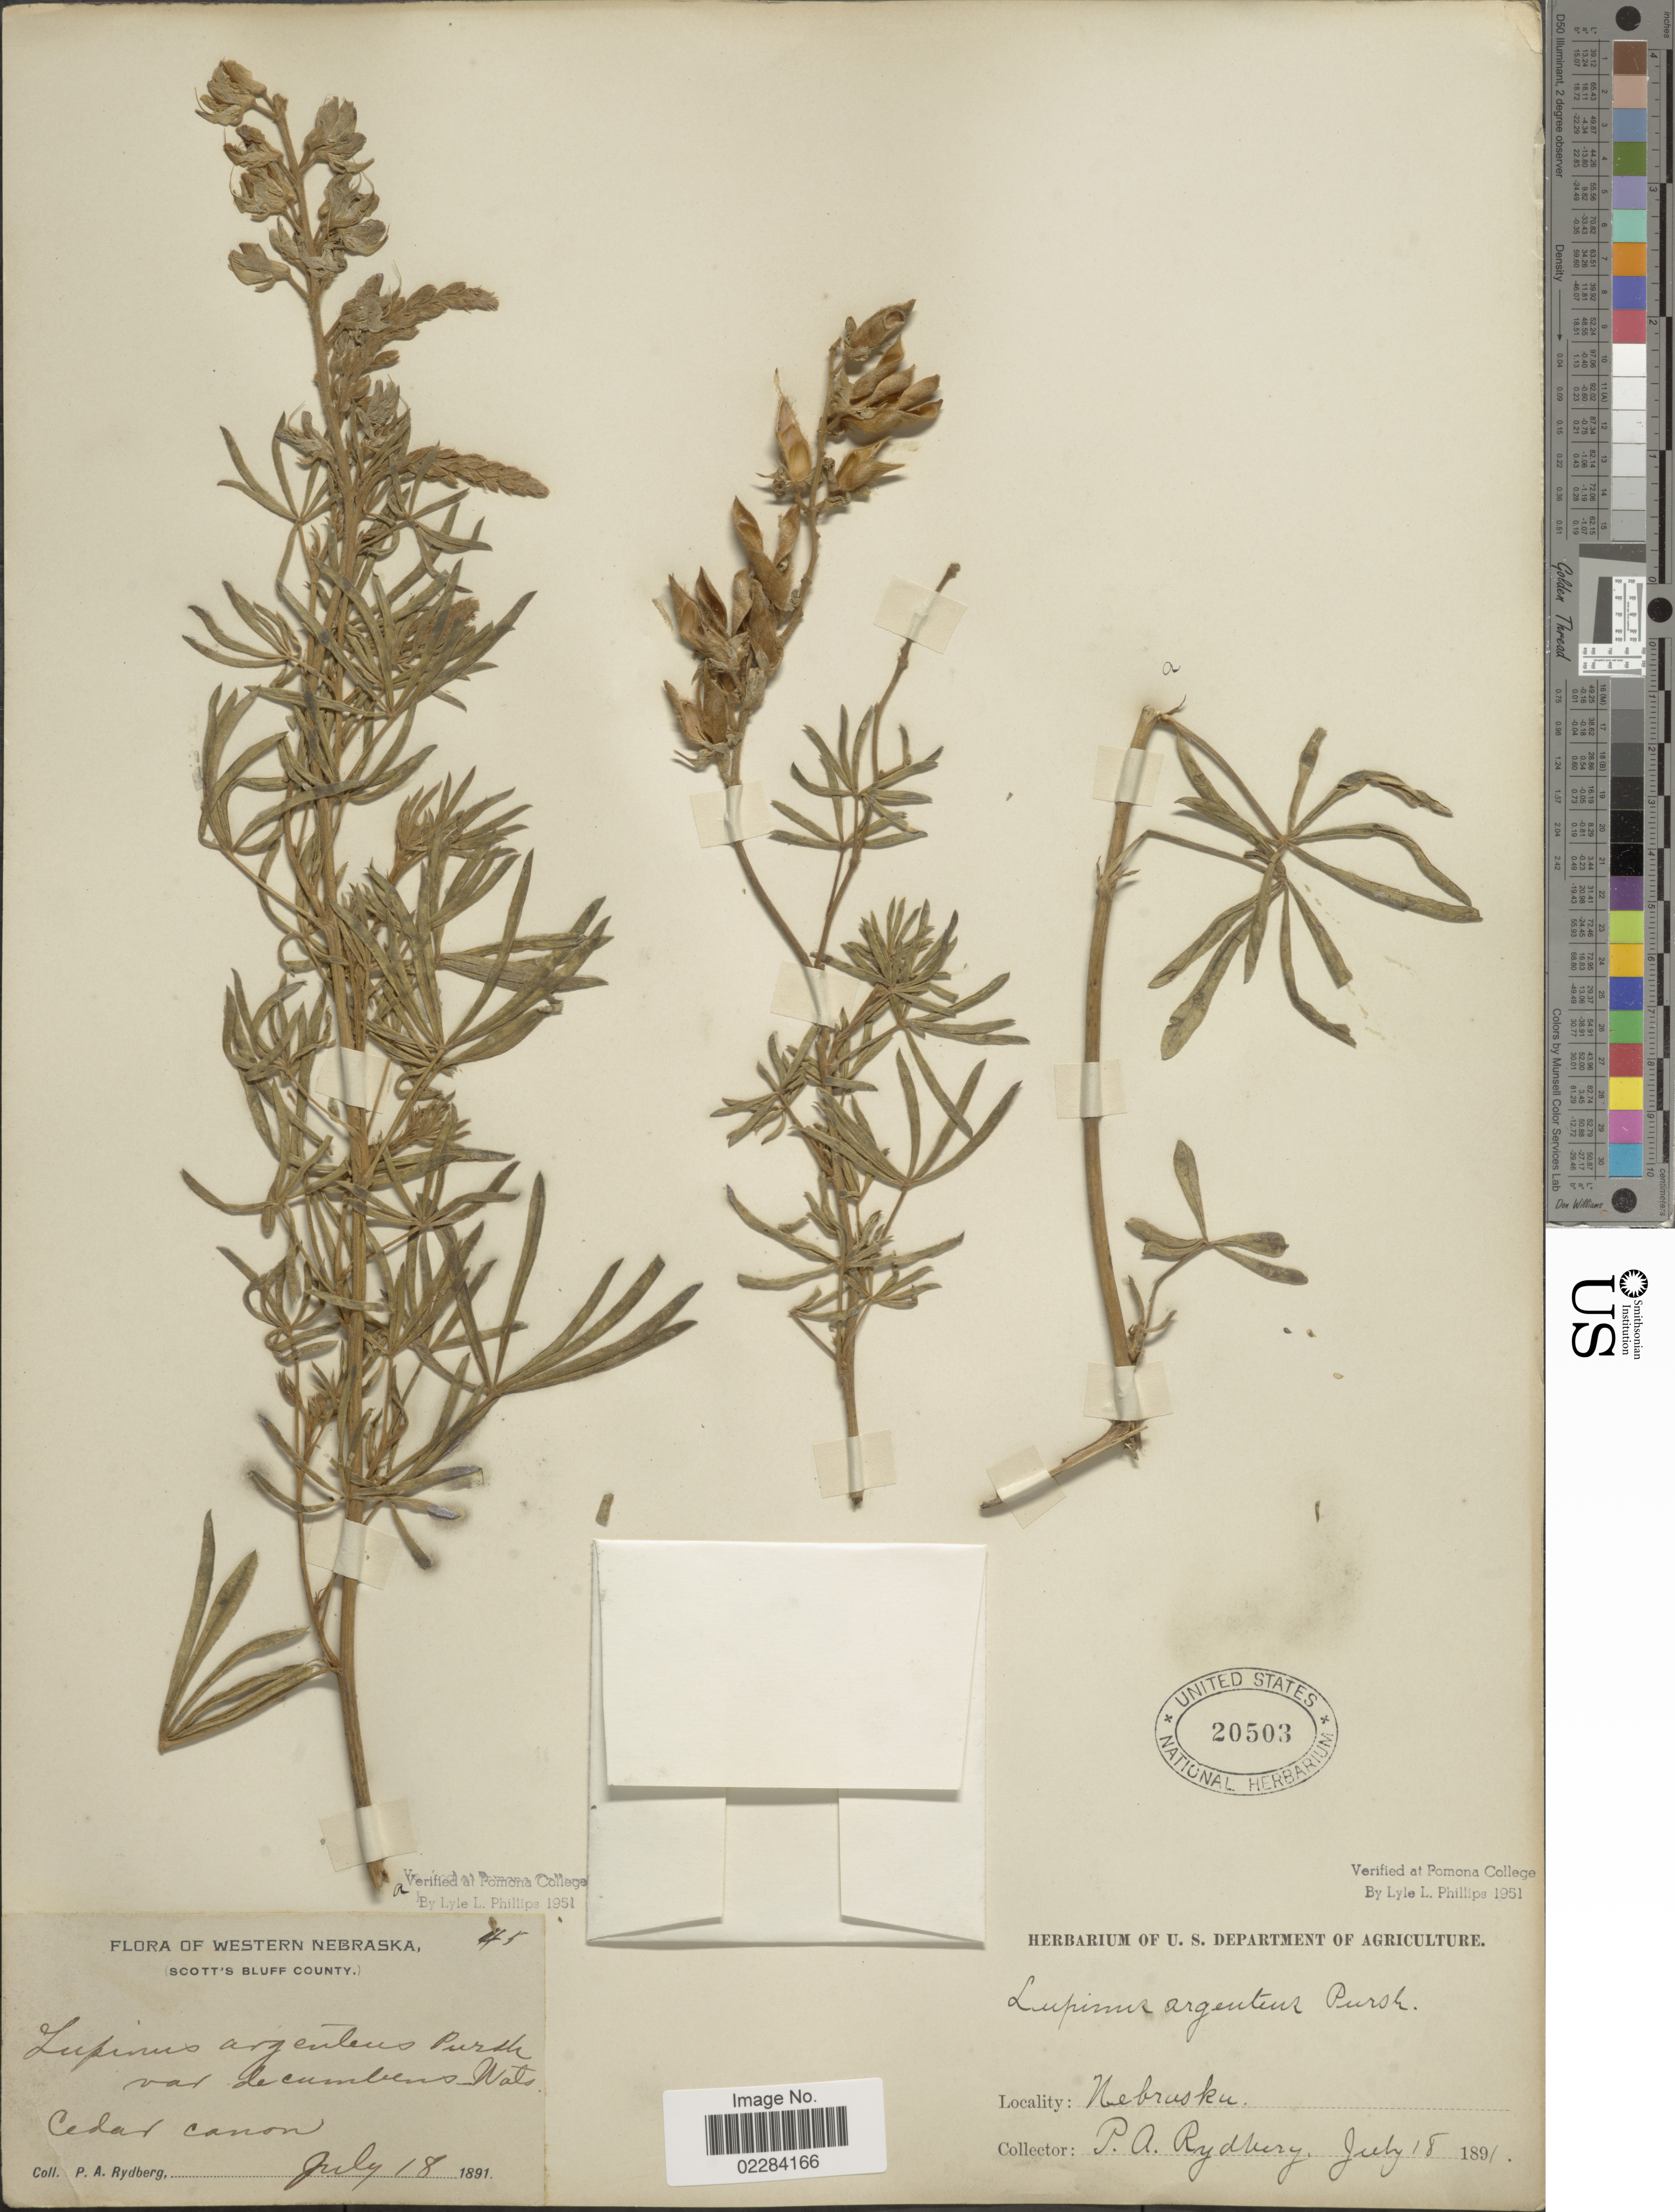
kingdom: Plantae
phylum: Tracheophyta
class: Magnoliopsida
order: Fabales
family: Fabaceae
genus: Lupinus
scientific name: Lupinus argenteus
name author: Pursh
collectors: P. A. Rydberg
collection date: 1891-07-18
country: United States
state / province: Nebraska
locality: Western Nebraska. Cedar canon.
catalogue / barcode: US 20503